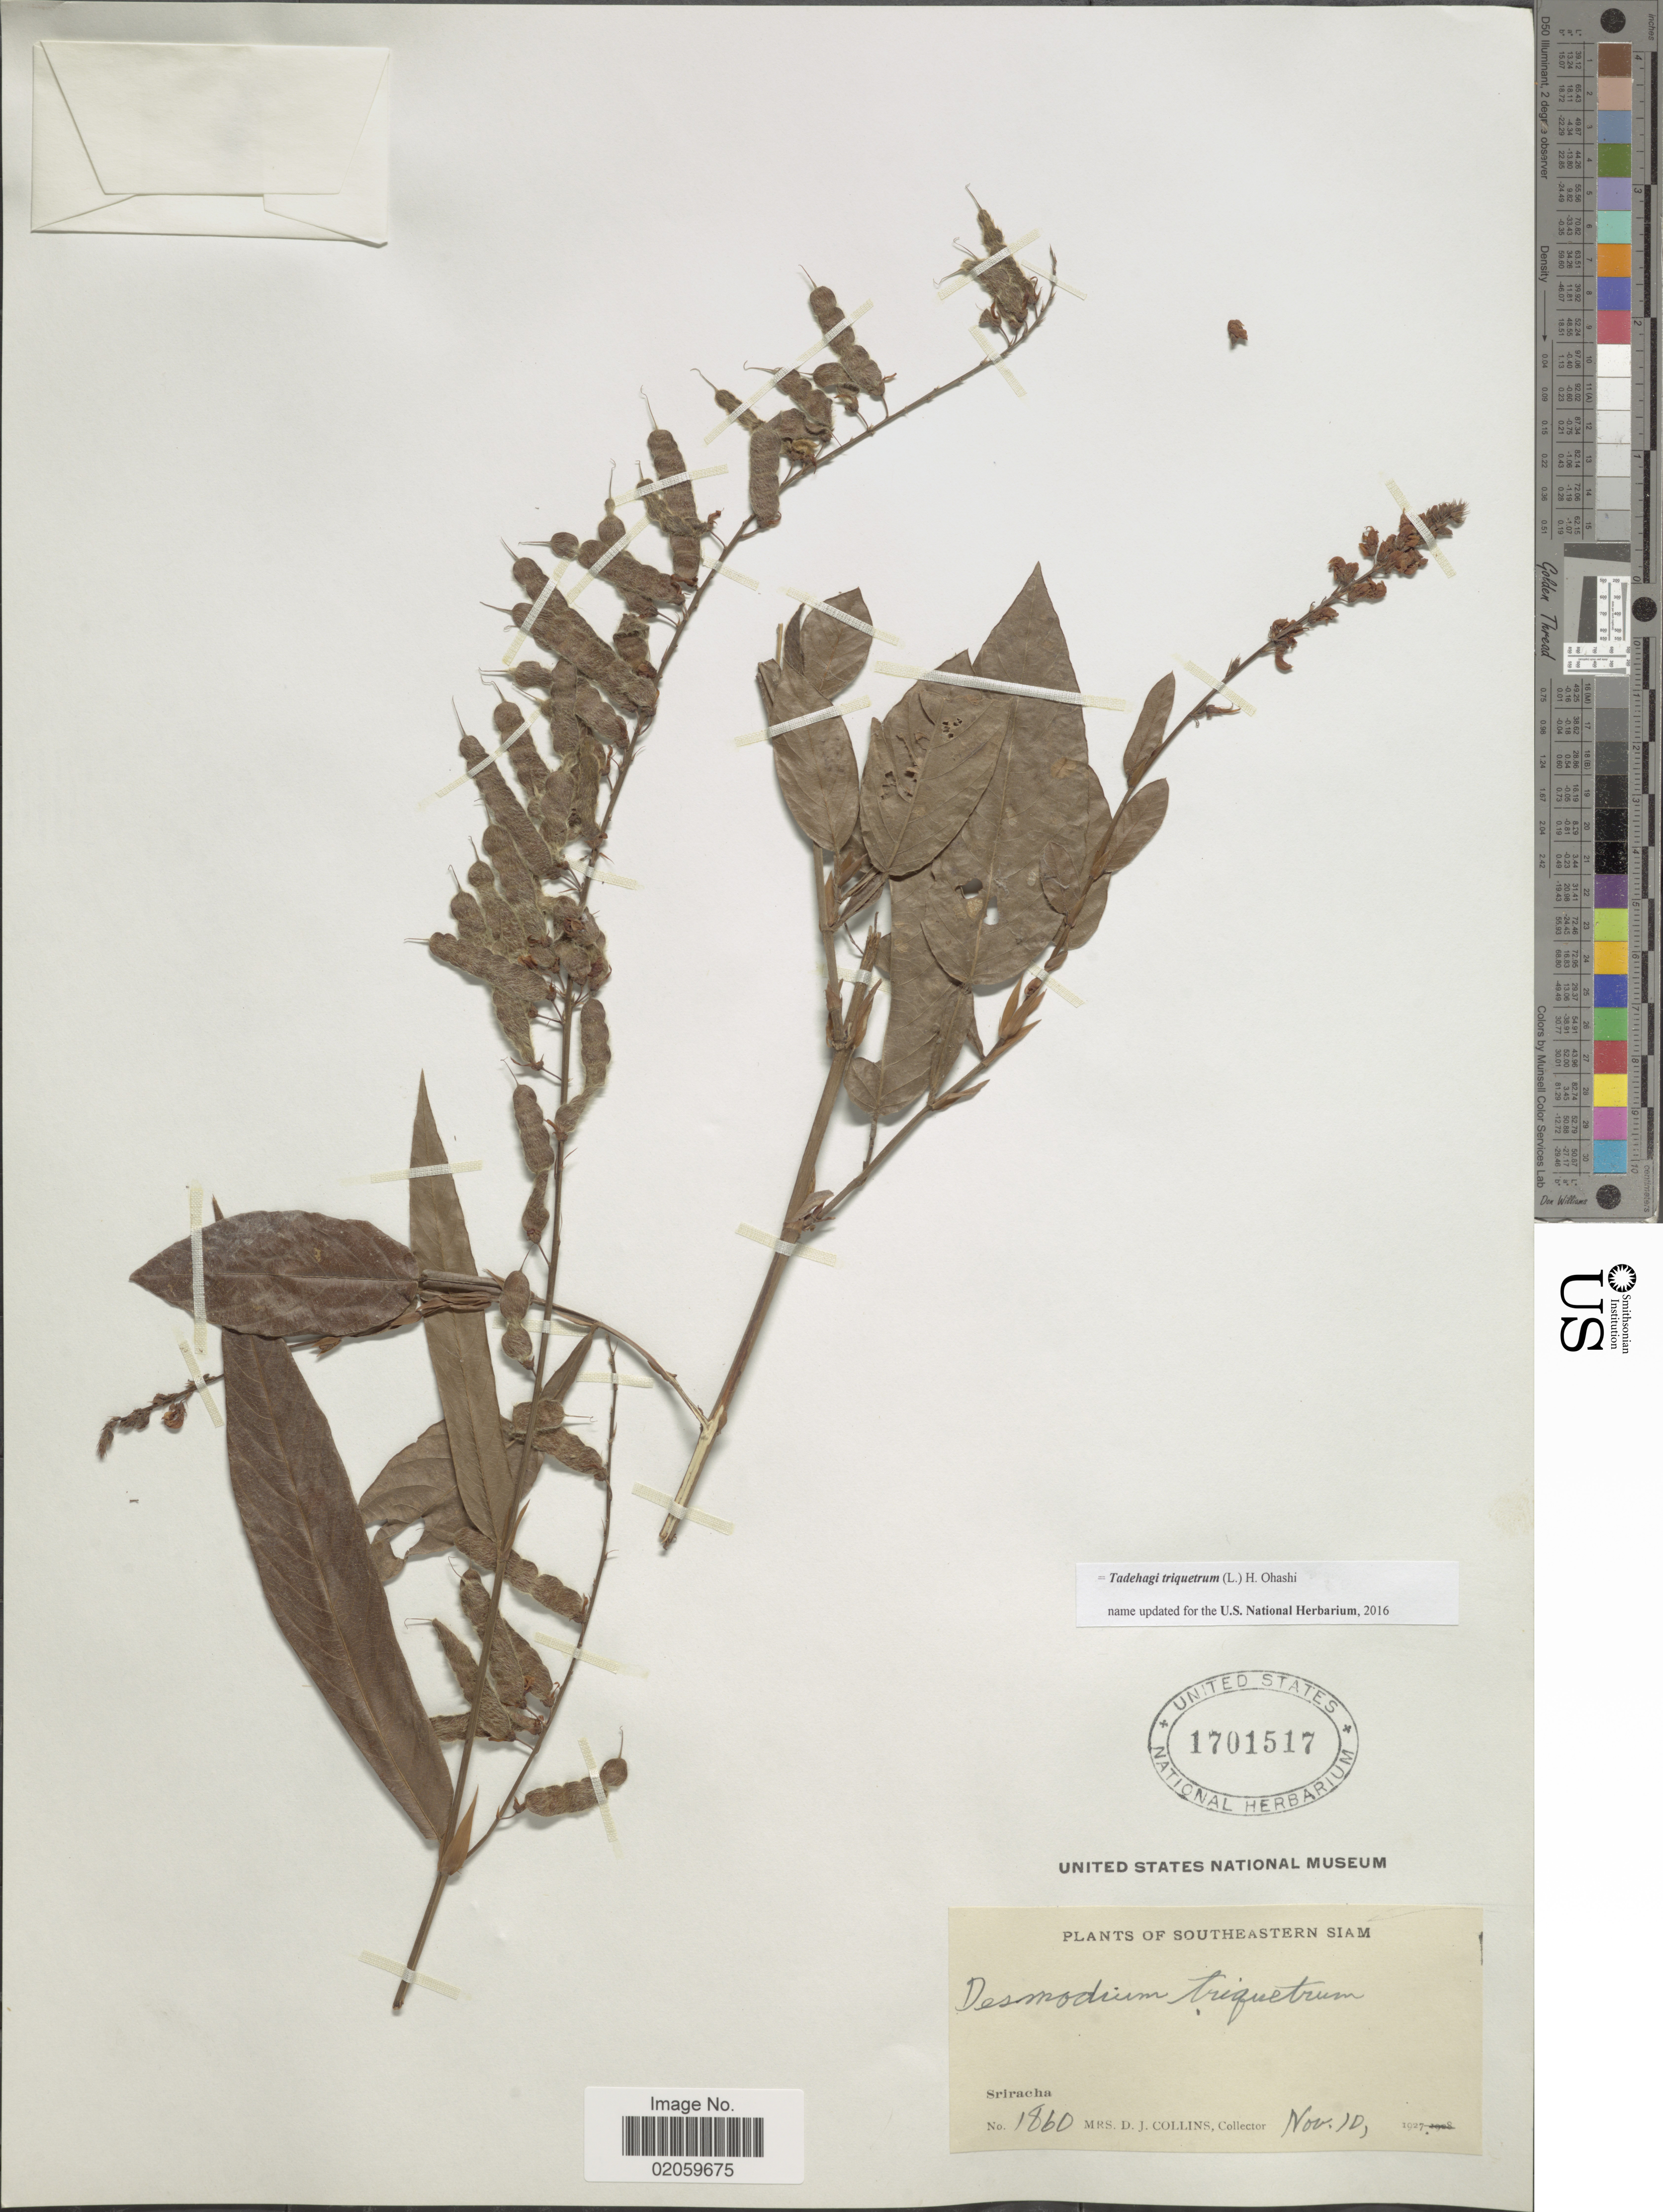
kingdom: Plantae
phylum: Tracheophyta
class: Magnoliopsida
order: Fabales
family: Fabaceae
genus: Tadehagi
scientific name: Tadehagi triquetrum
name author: (L.) H. Ohashi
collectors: Mrs. D. J. Collins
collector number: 1860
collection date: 1927-11-10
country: Thailand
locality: Southeastern Siam, Sriracha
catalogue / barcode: US 1701517